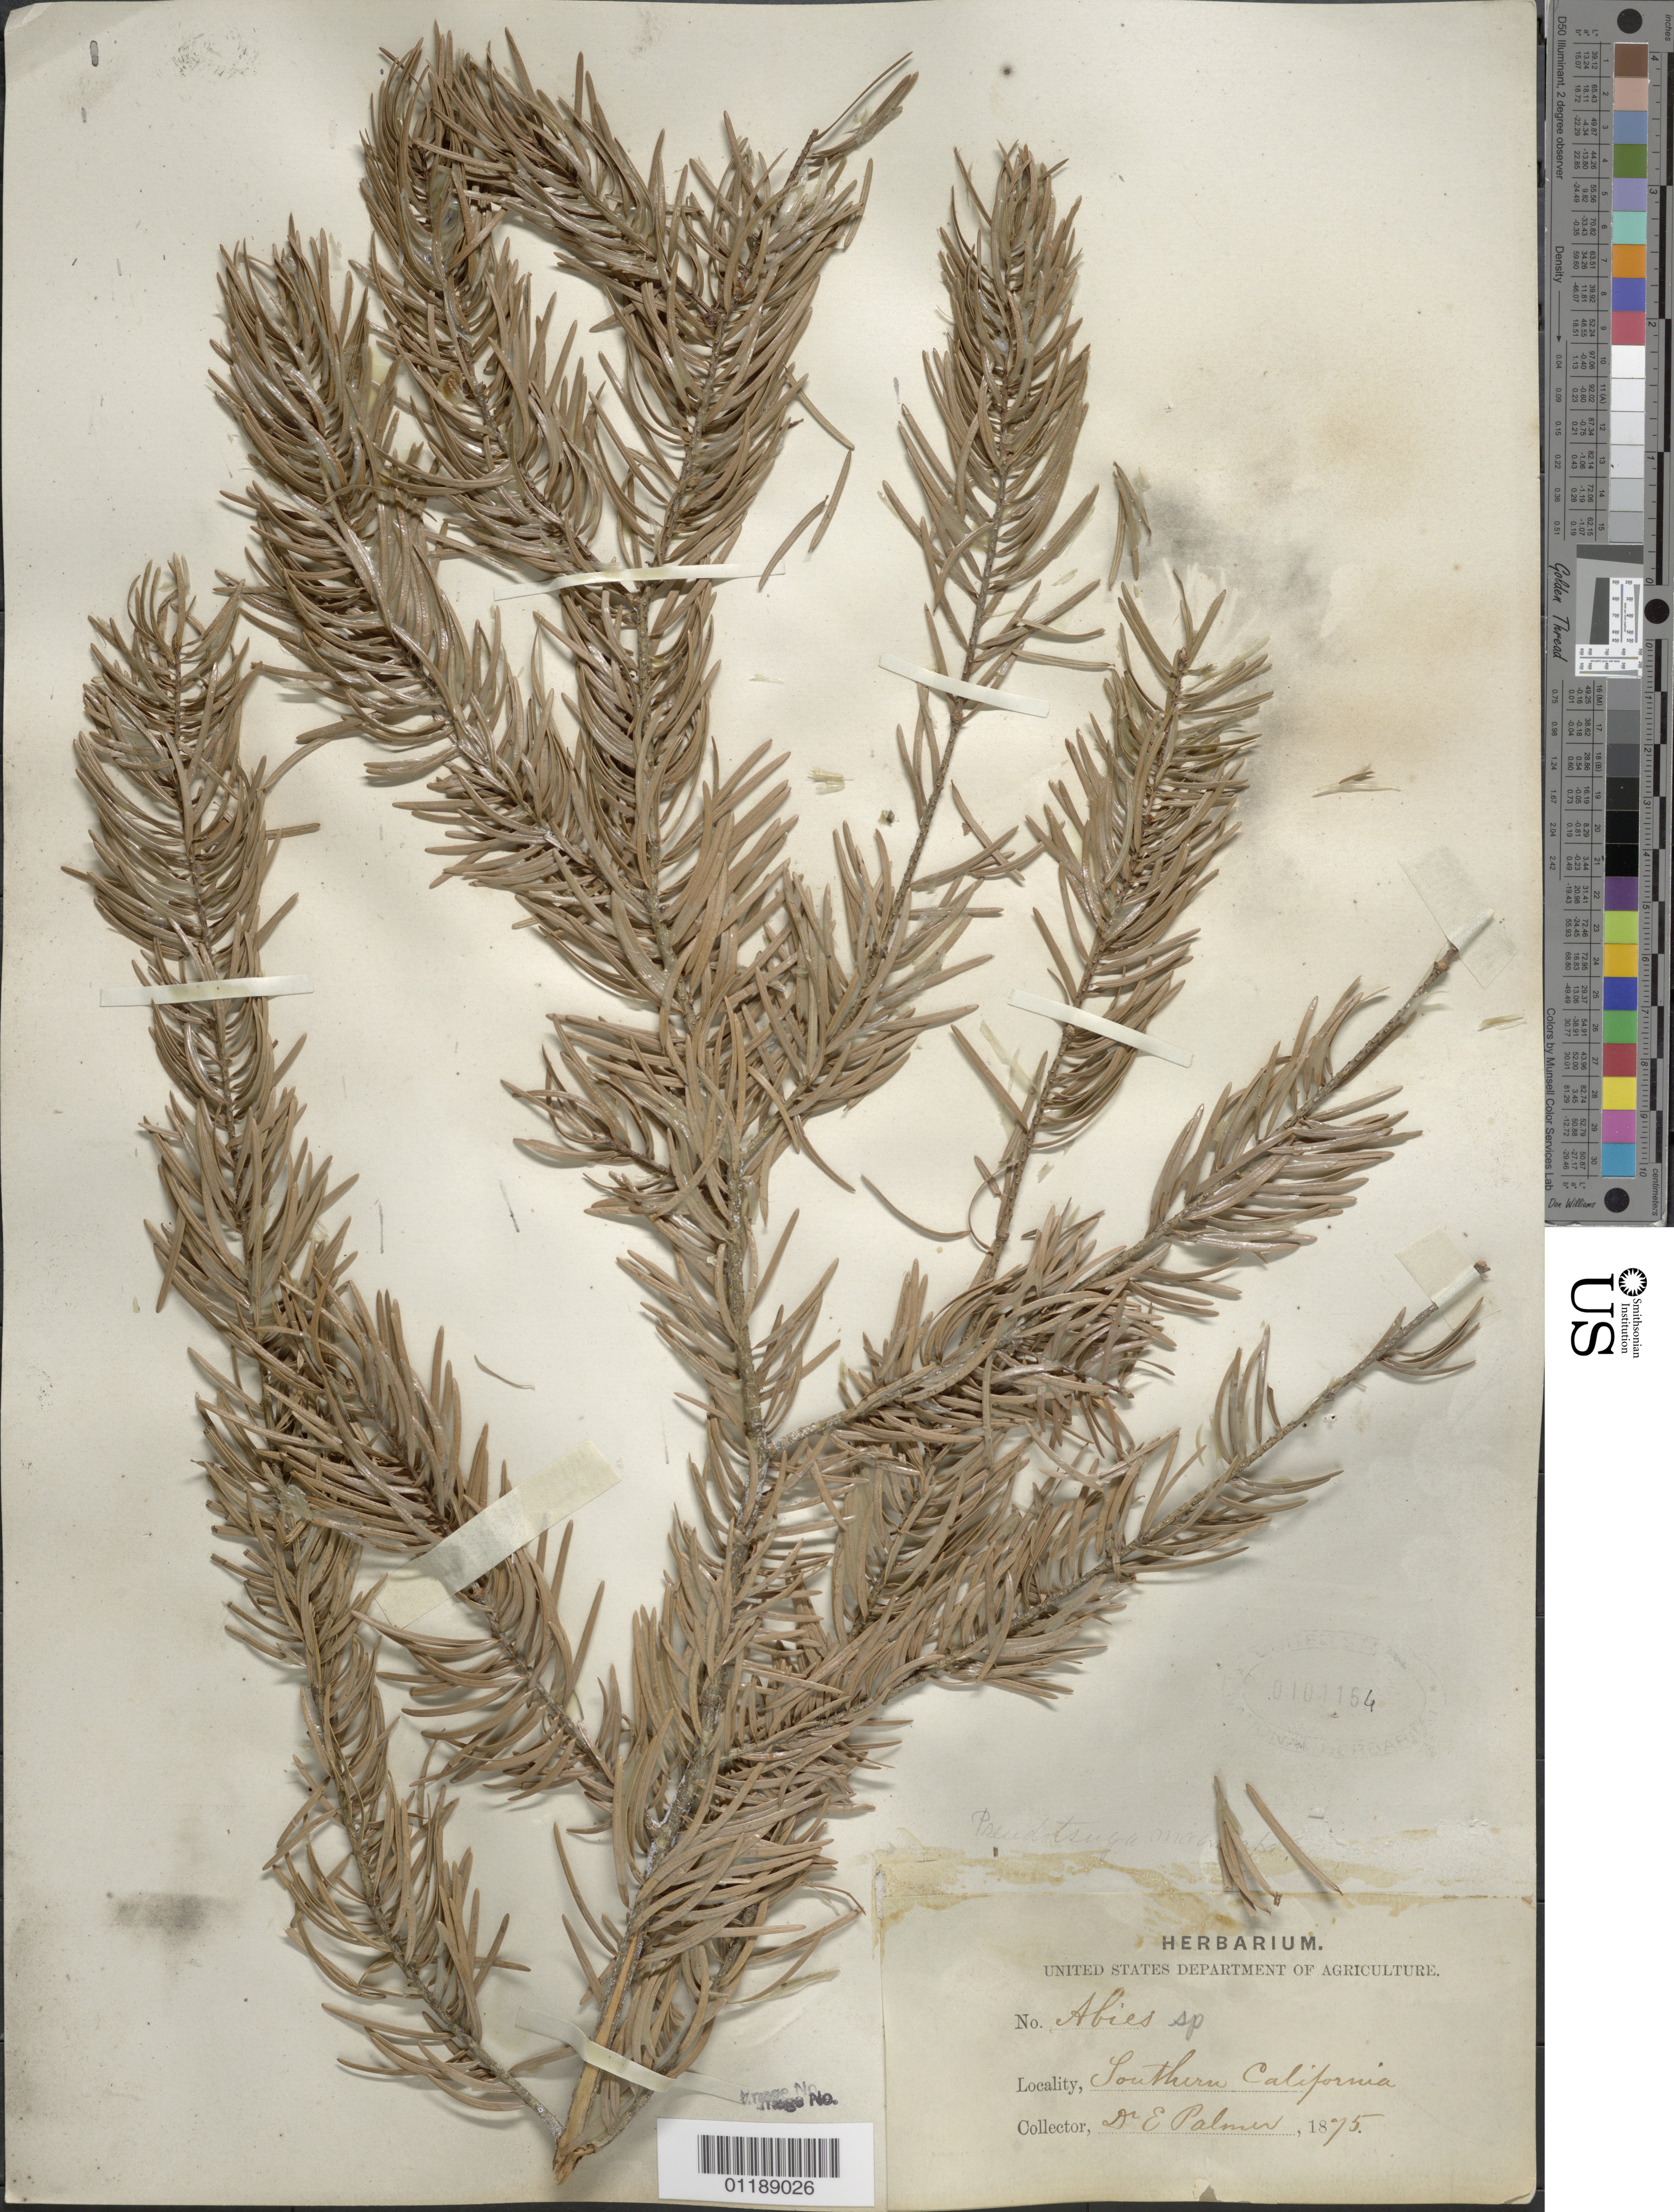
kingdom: Plantae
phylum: Tracheophyta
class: Pinopsida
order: Pinales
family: Pinaceae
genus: Pseudotsuga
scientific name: Pseudotsuga macrocarpa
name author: (Vasey) Mayr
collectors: E. Palmer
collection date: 1875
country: United States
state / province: California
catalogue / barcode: US 101164